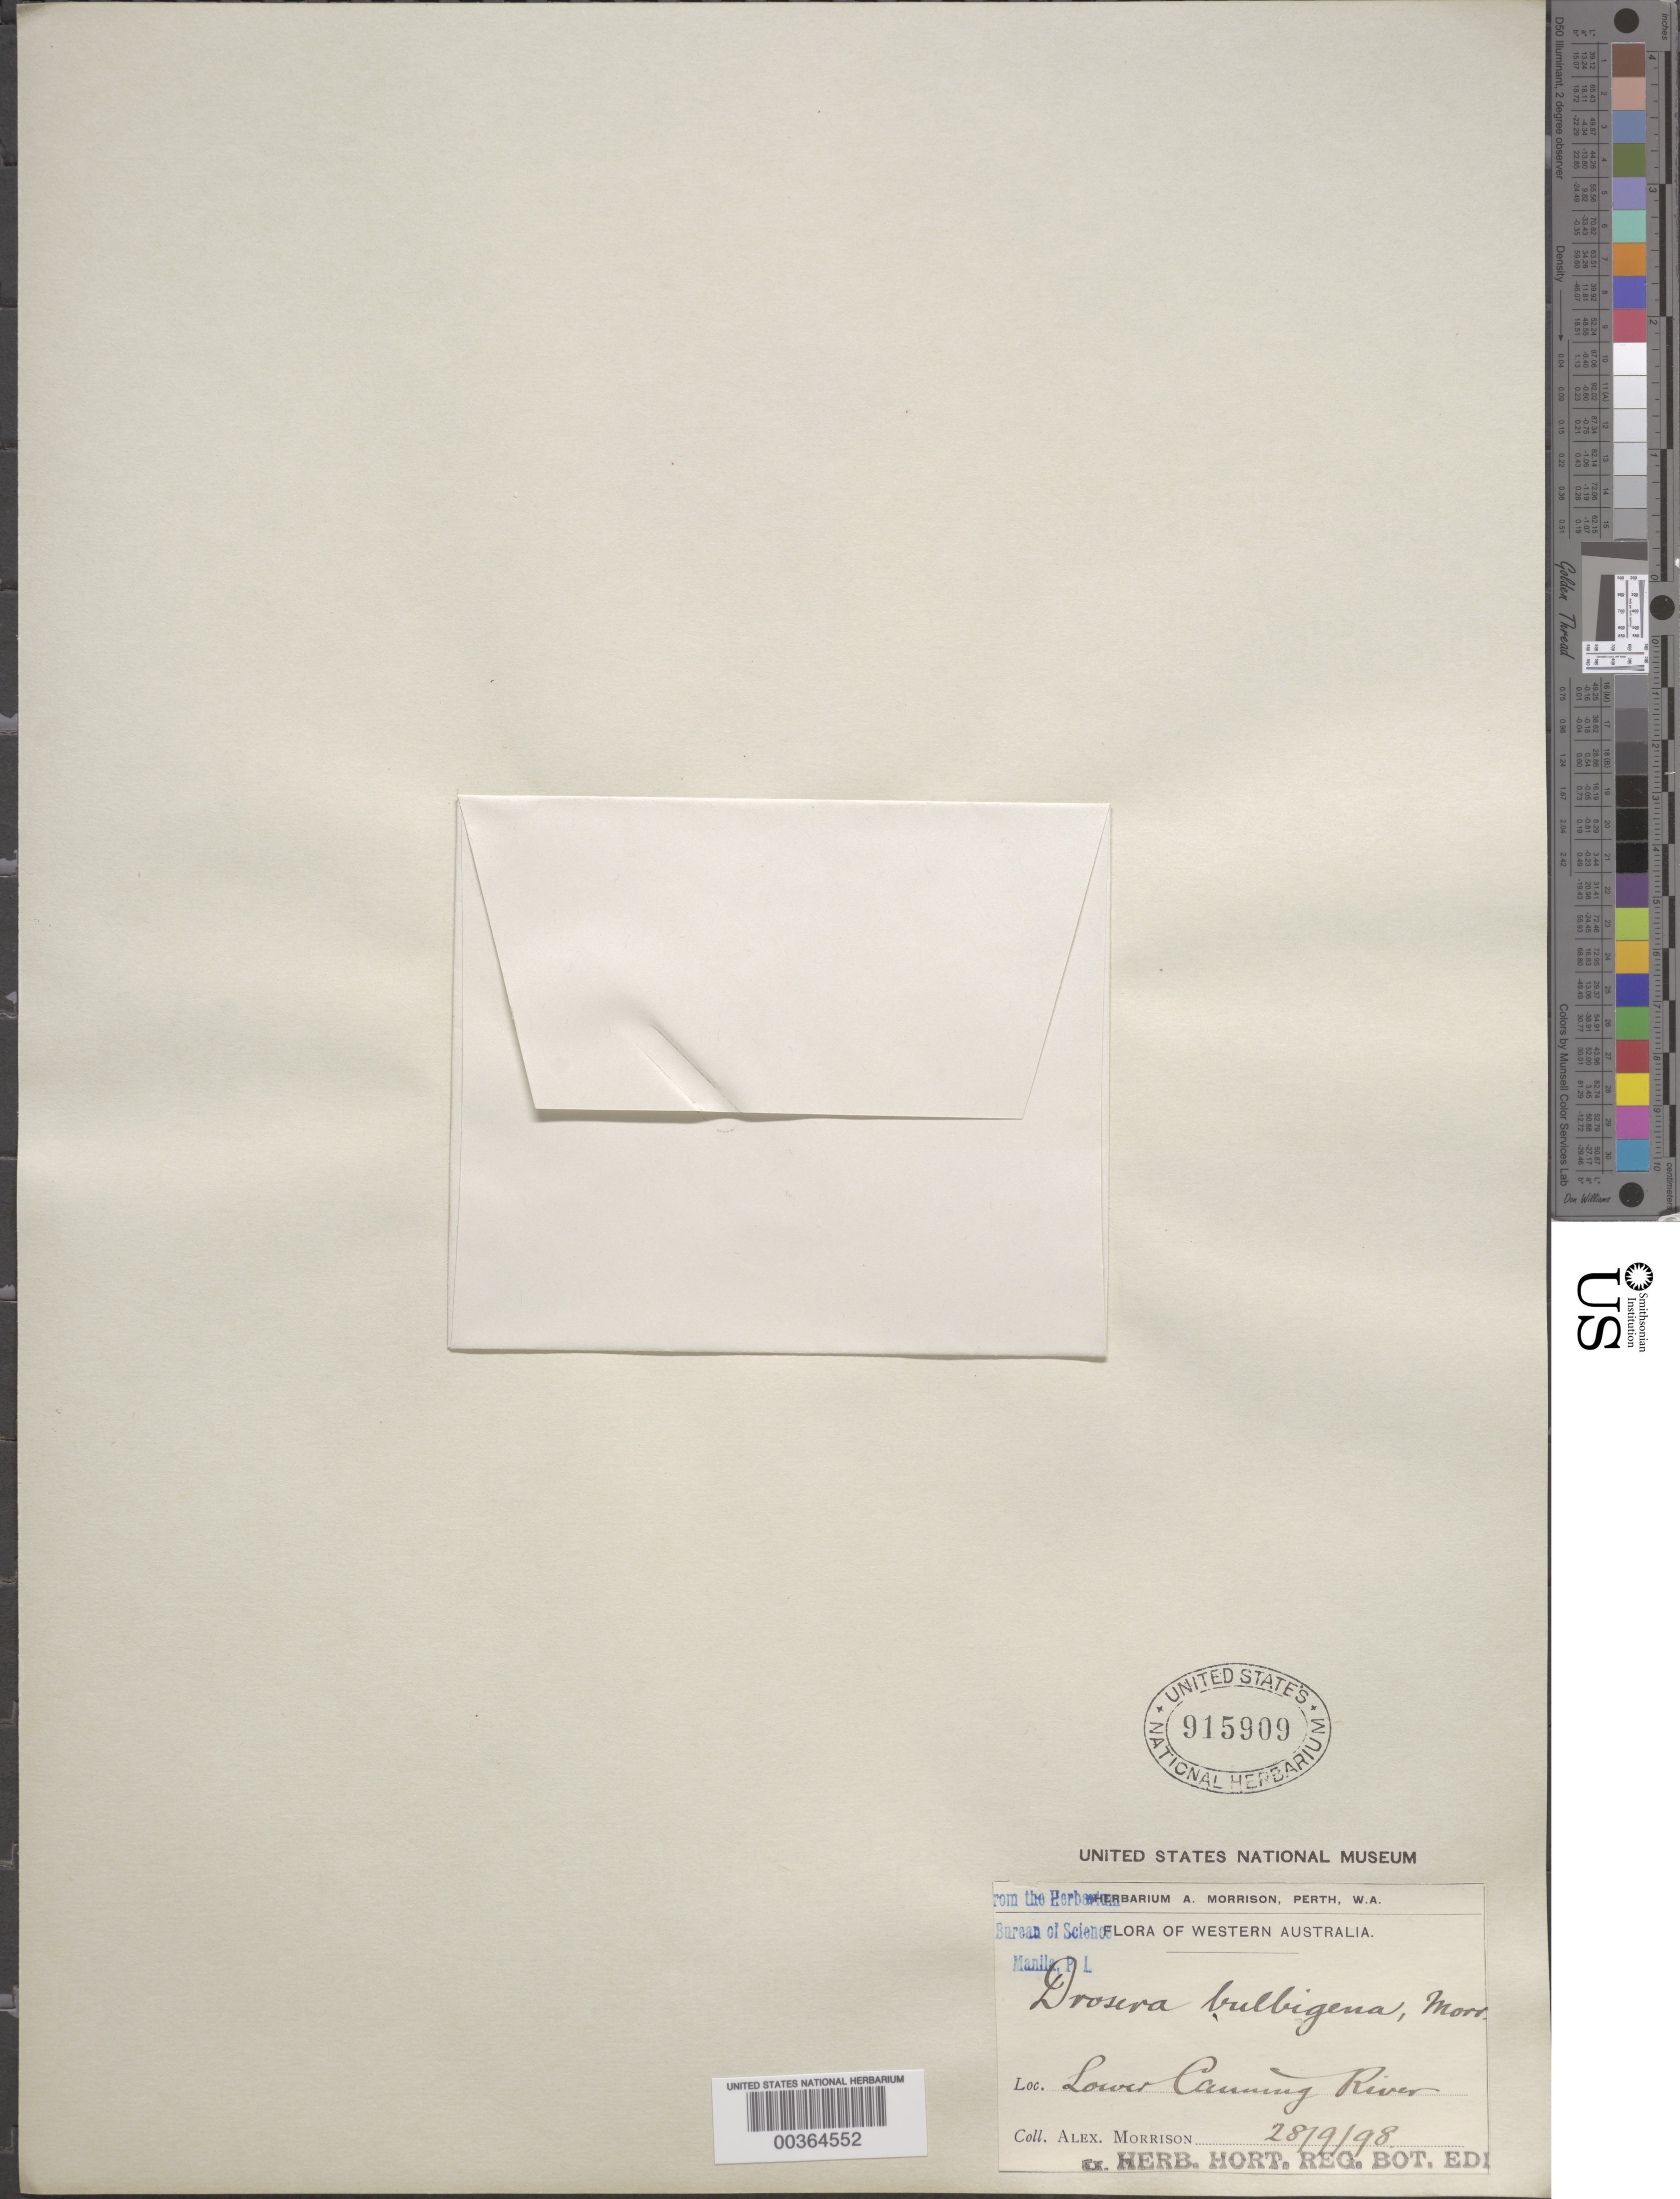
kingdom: Plantae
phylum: Tracheophyta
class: Magnoliopsida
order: Caryophyllales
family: Droseraceae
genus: Drosera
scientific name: Drosera bulbigena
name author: É. Morren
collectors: A. Morrison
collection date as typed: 28 Sep 1898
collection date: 1898-09-28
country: Australia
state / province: Western Australia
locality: Lower canning river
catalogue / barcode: US 915909